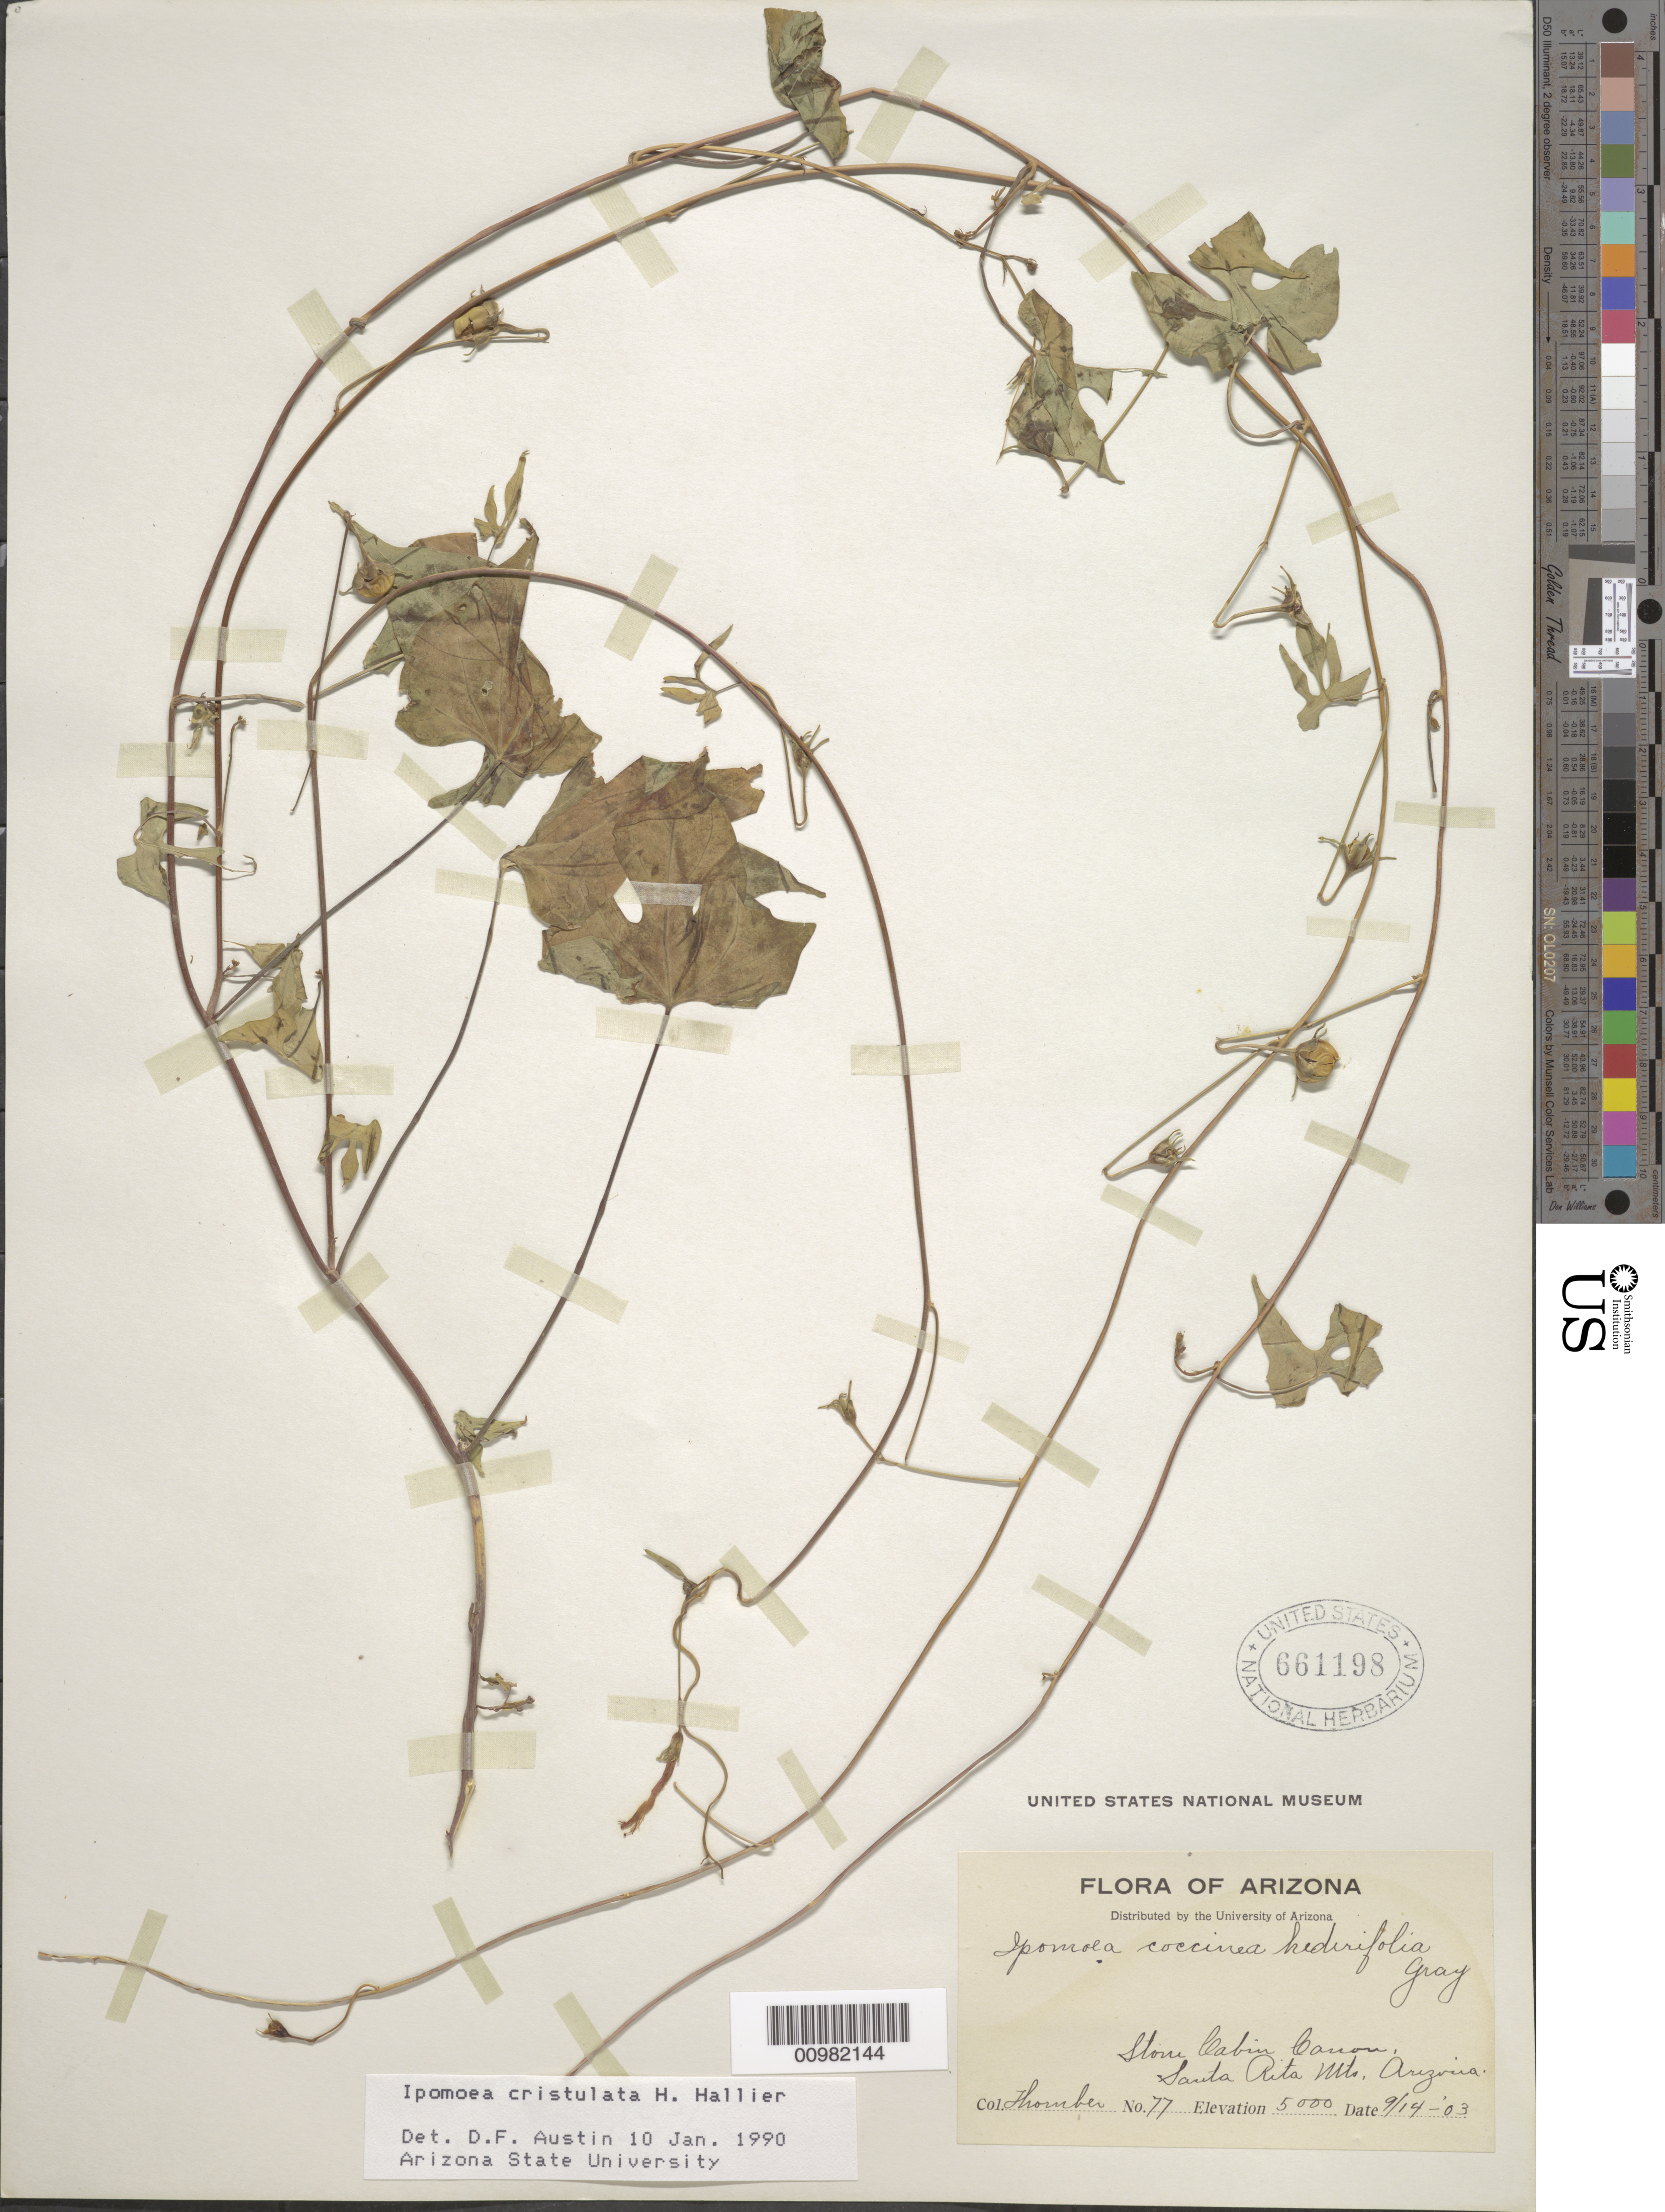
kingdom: Plantae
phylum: Tracheophyta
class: Magnoliopsida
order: Solanales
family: Convolvulaceae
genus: Ipomoea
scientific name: Ipomoea cristulata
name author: Hallier f.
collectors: J. Thornber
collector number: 77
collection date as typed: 14 Sep 1903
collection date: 1903-09-14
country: United States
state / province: Arizona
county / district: Santa Cruz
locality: Santa Rita Mts.; Stone Cabin Canyon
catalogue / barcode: US 661198